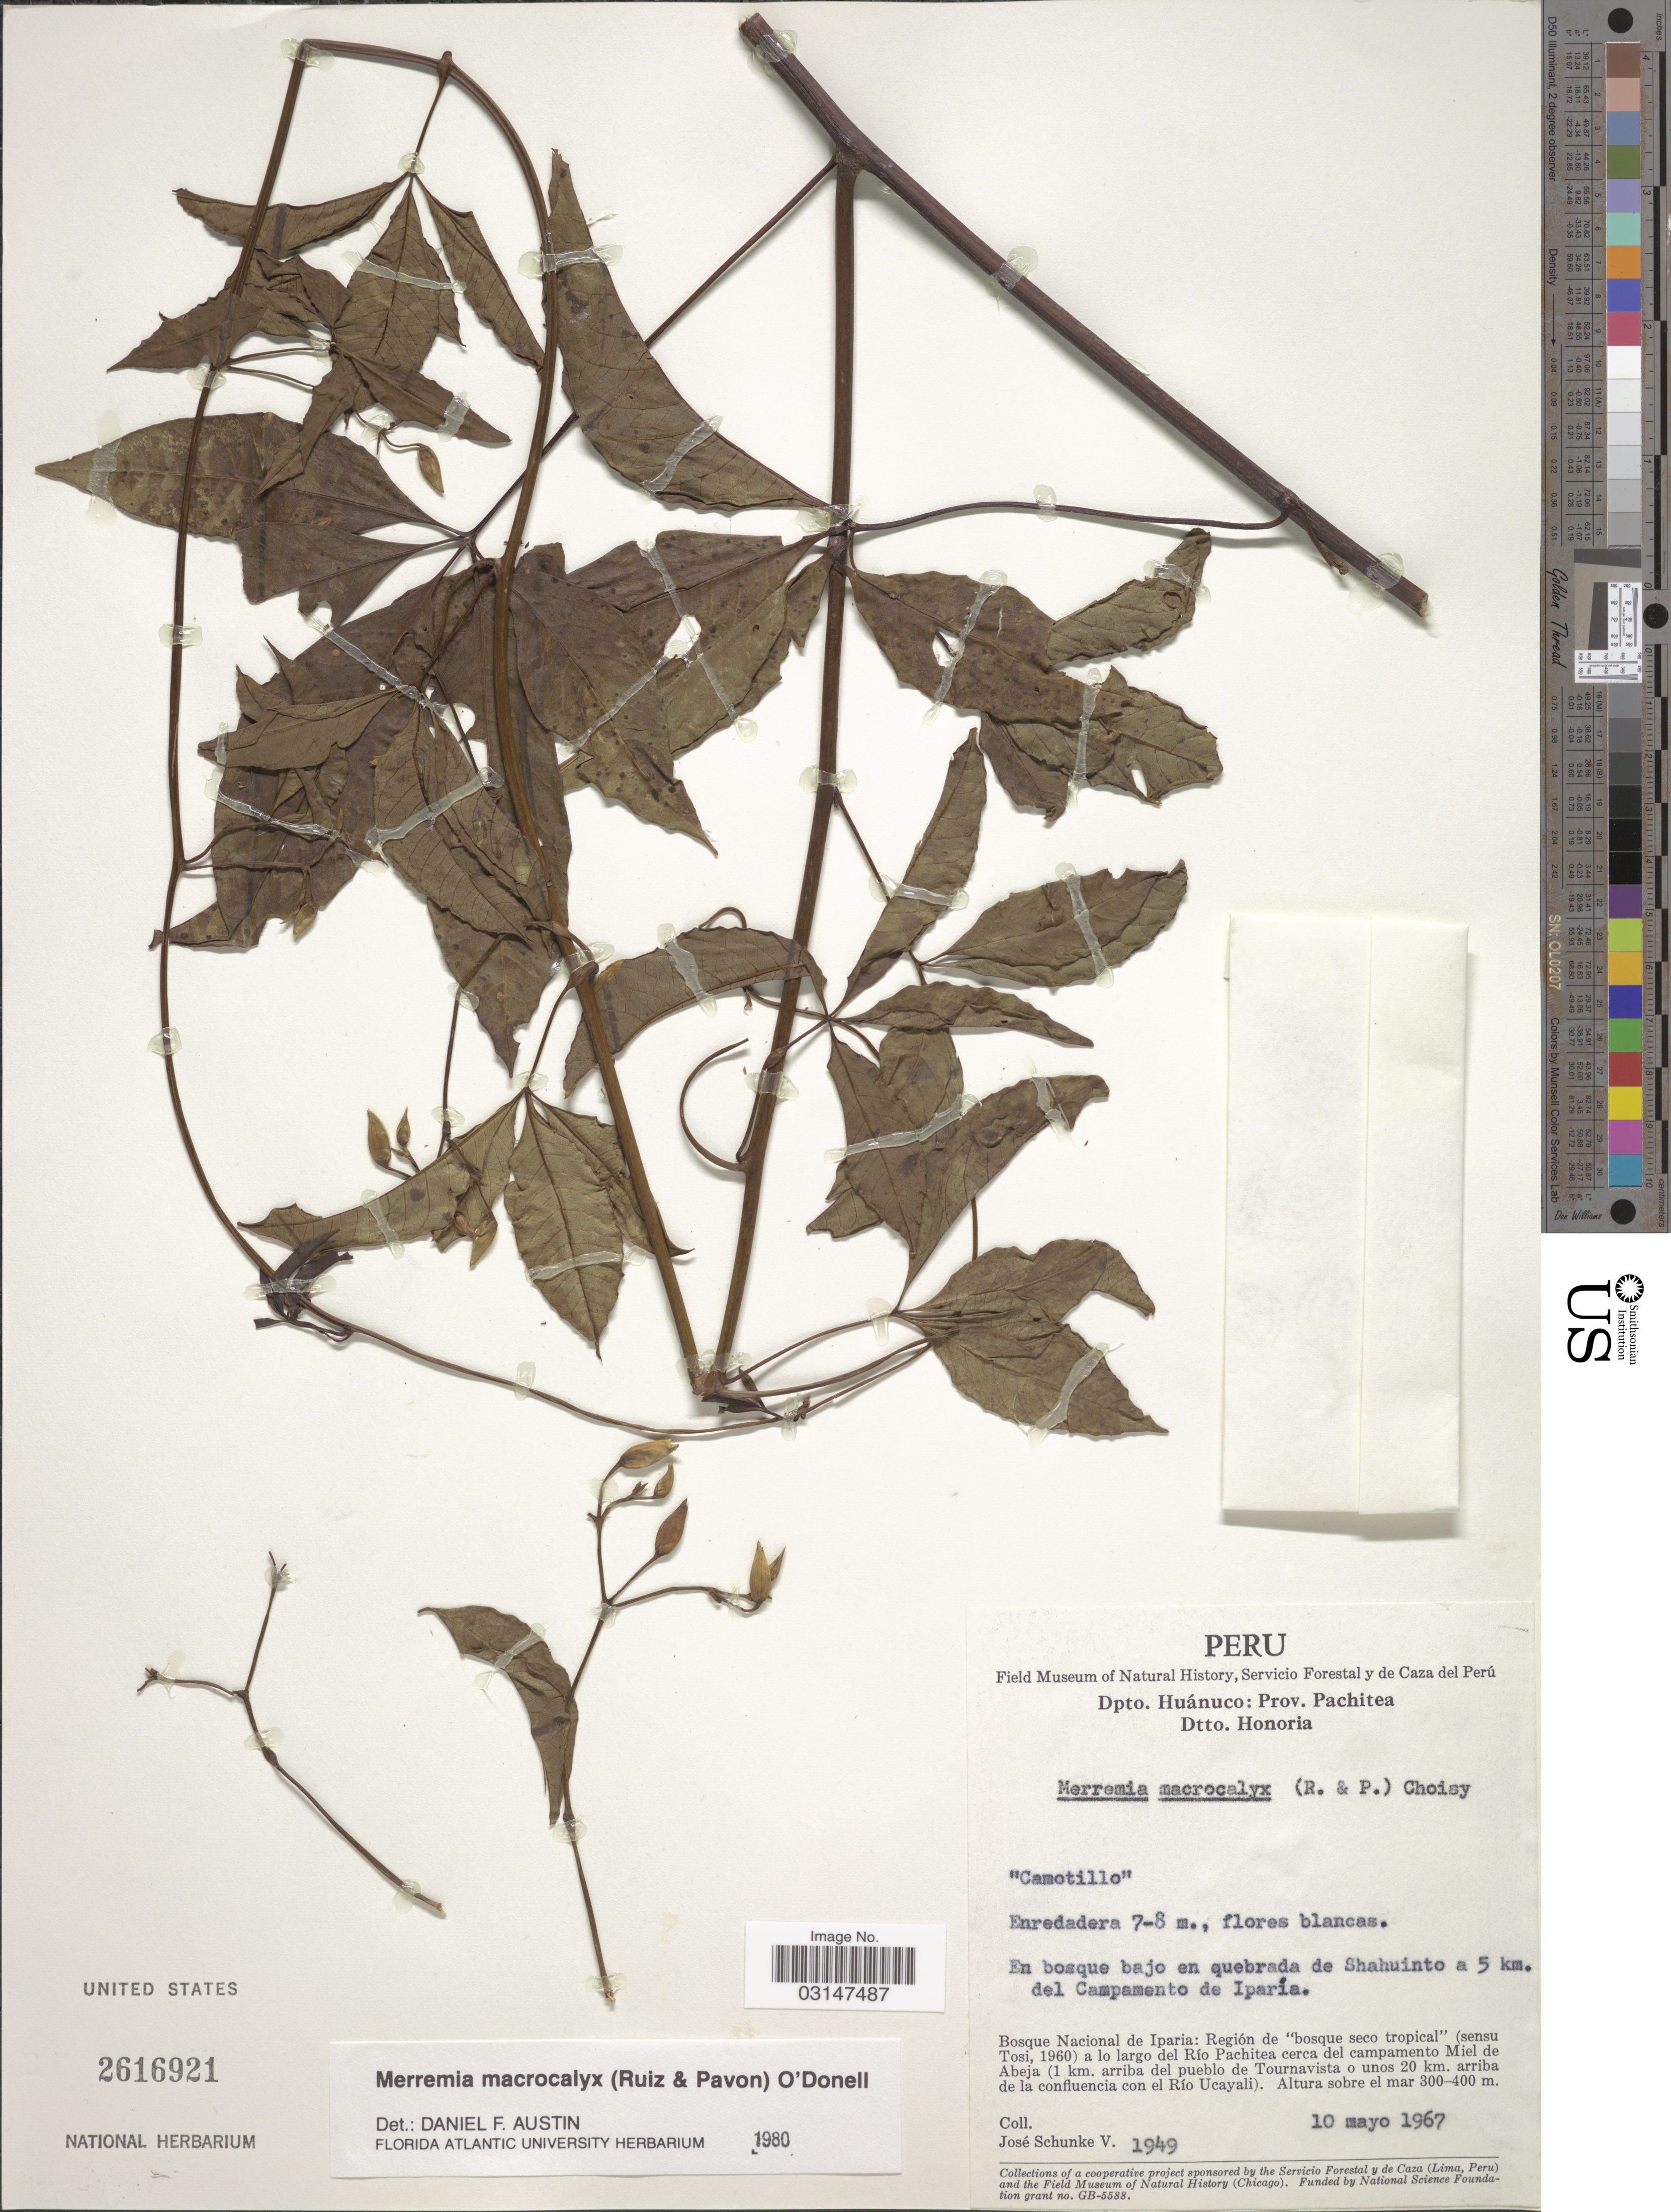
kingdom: Plantae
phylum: Tracheophyta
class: Magnoliopsida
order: Solanales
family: Convolvulaceae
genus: Distimake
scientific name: Distimake macrocalyx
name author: (Ruiz & Pav.) A. R. Simões & Staples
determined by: Strong, Mark T., (BOT), Smithsonian Institution - National Museum of Natural History (UNITED STATES)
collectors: J. Schunke Vigo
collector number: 1949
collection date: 1967-05-10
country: Peru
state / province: Huánuco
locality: Dpto. Huánuco: Prov. Pachitea, Dtto. Honoria, En bosque bajo en quebrada de Shahuinto a 5 km. del Campamento de Iparía. Bosque Nacional de Iparia: Región de "bosque seco tropical" (sensu Tosi (1960) a lo largo del Río Pachitea cerca del campamento Miel de Abeja (1km. arriba del pueblo de Tournavista o unos 20 km. arriba de la confluencia con el Río Ucayali).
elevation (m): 300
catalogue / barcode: US 2616921